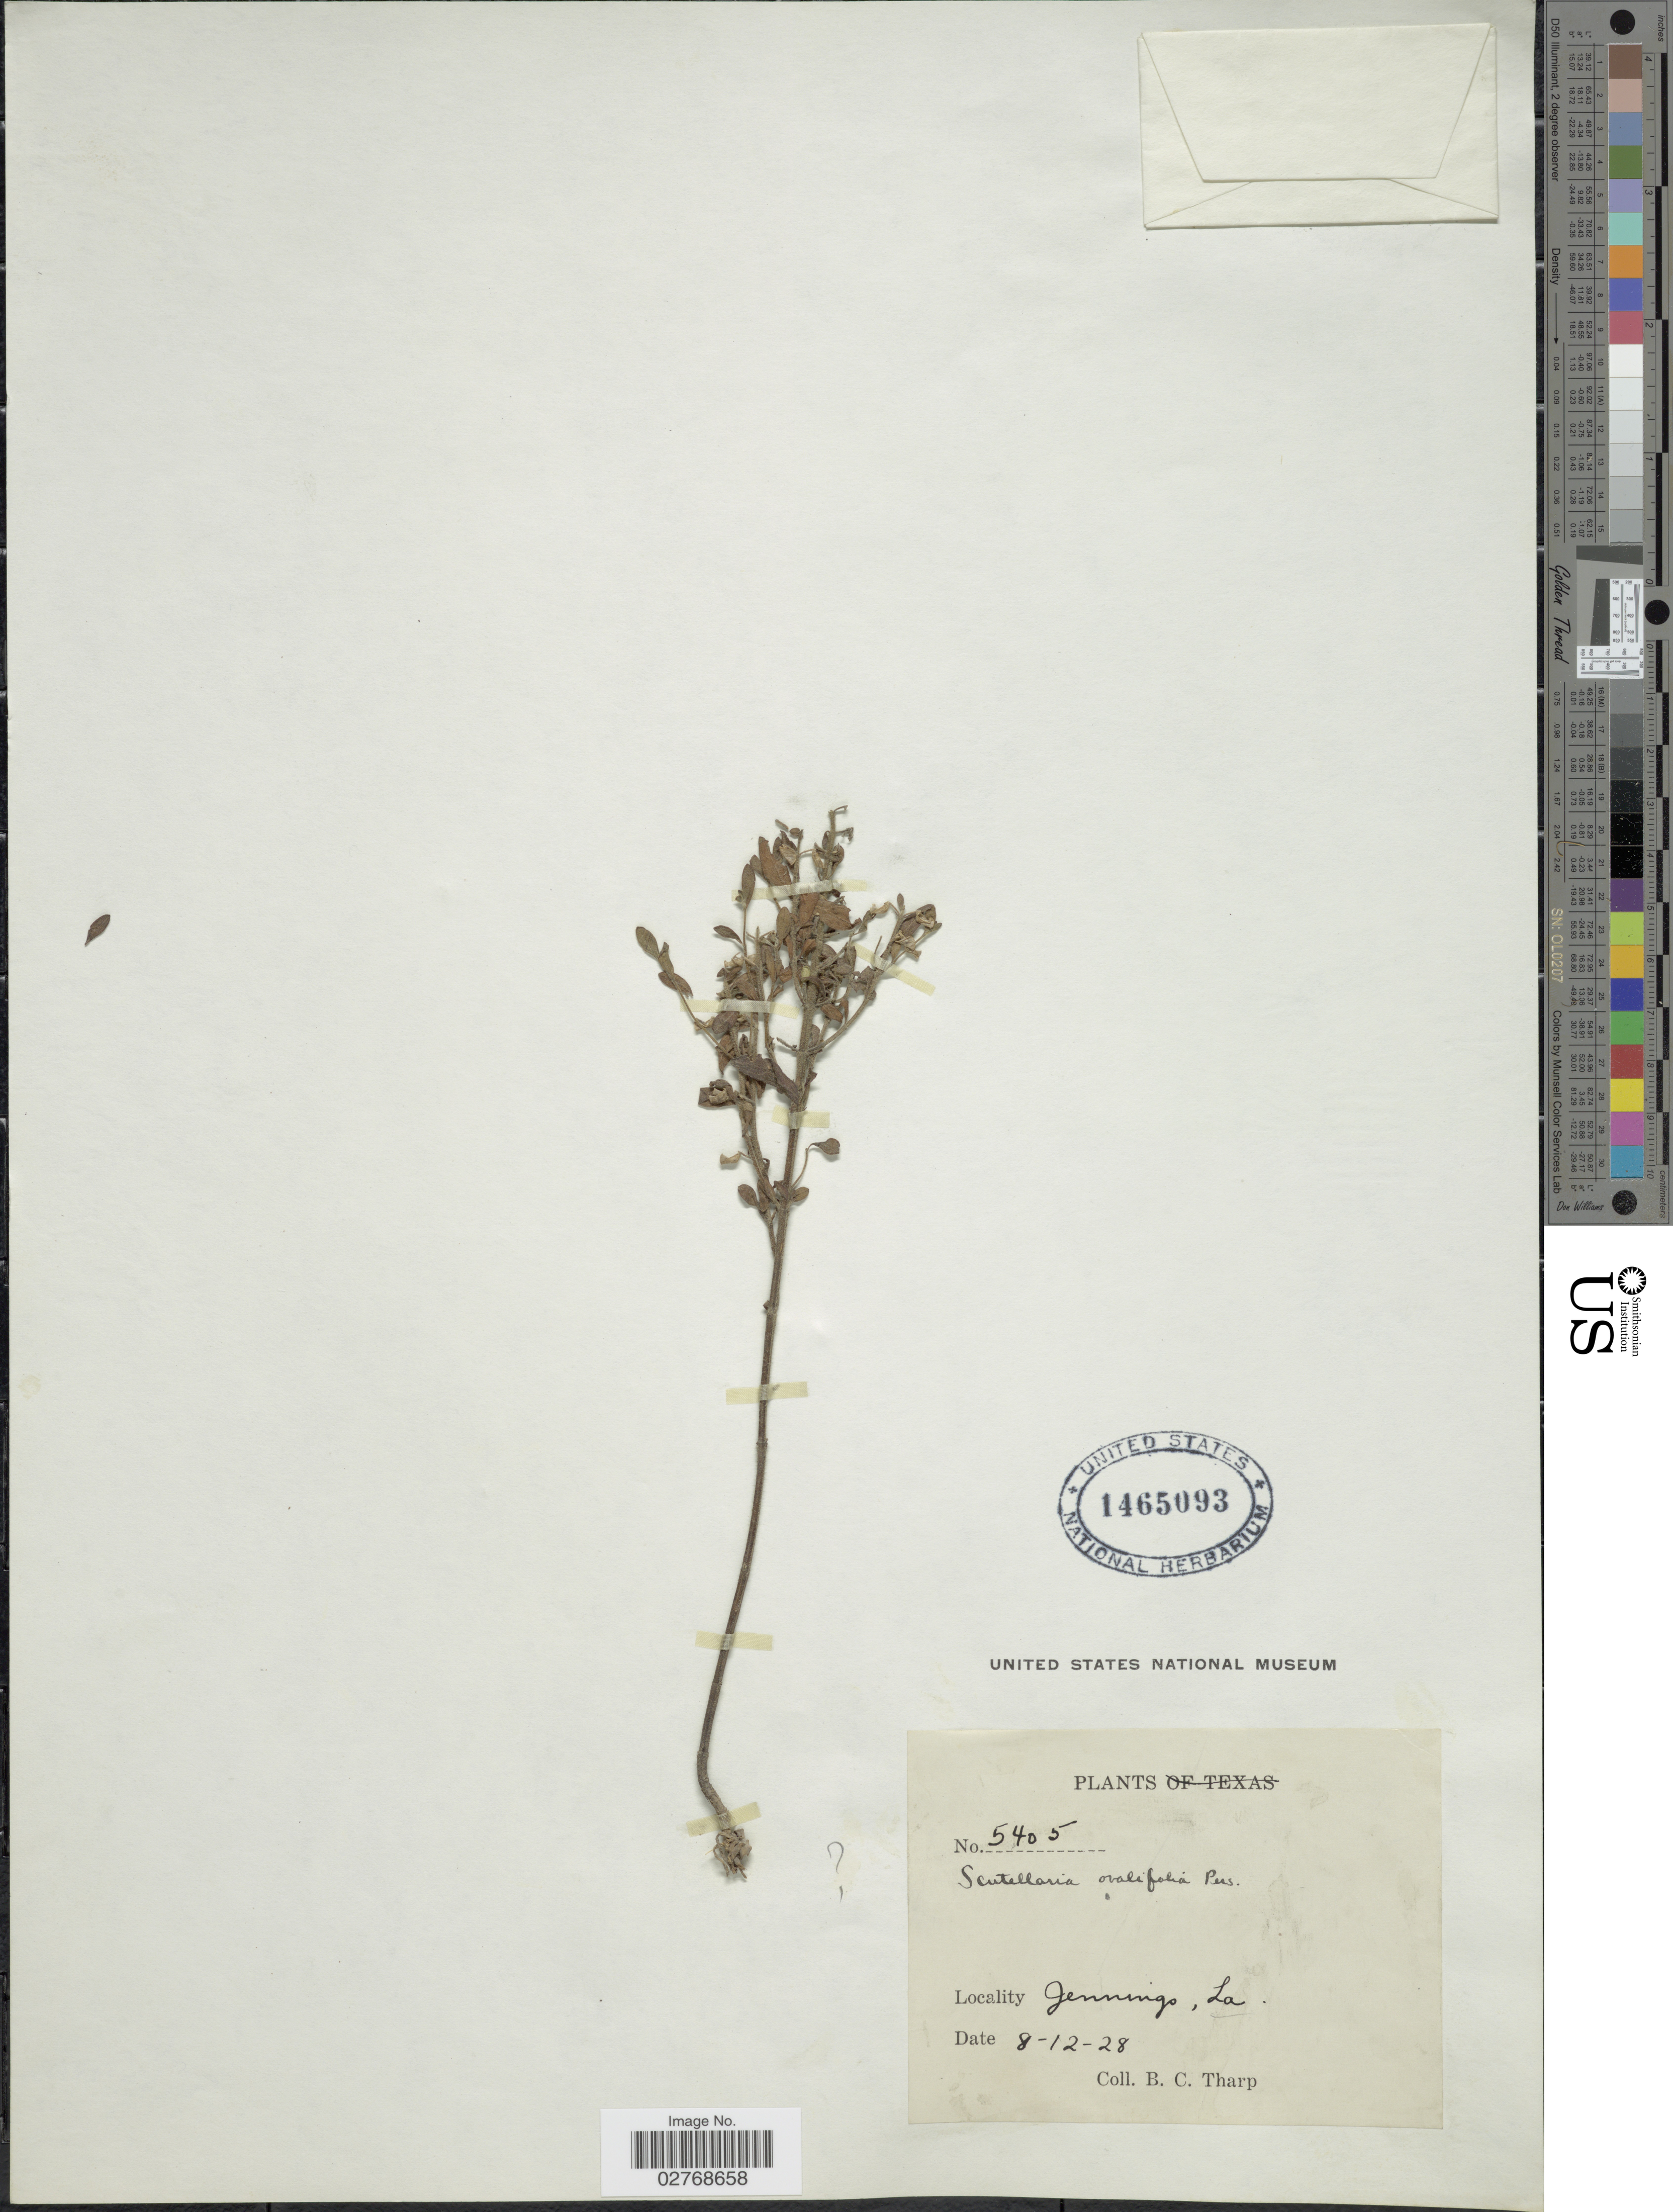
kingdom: Plantae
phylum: Tracheophyta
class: Magnoliopsida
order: Lamiales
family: Lamiaceae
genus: Scutellaria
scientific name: Scutellaria ovalifolia subsp. hirsuta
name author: (Short) Epling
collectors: B. C. Tharp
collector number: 5405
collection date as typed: Transcribed d/m/y: 8/12/28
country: United States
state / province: Louisiana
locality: Jennings.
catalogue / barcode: US 1465093